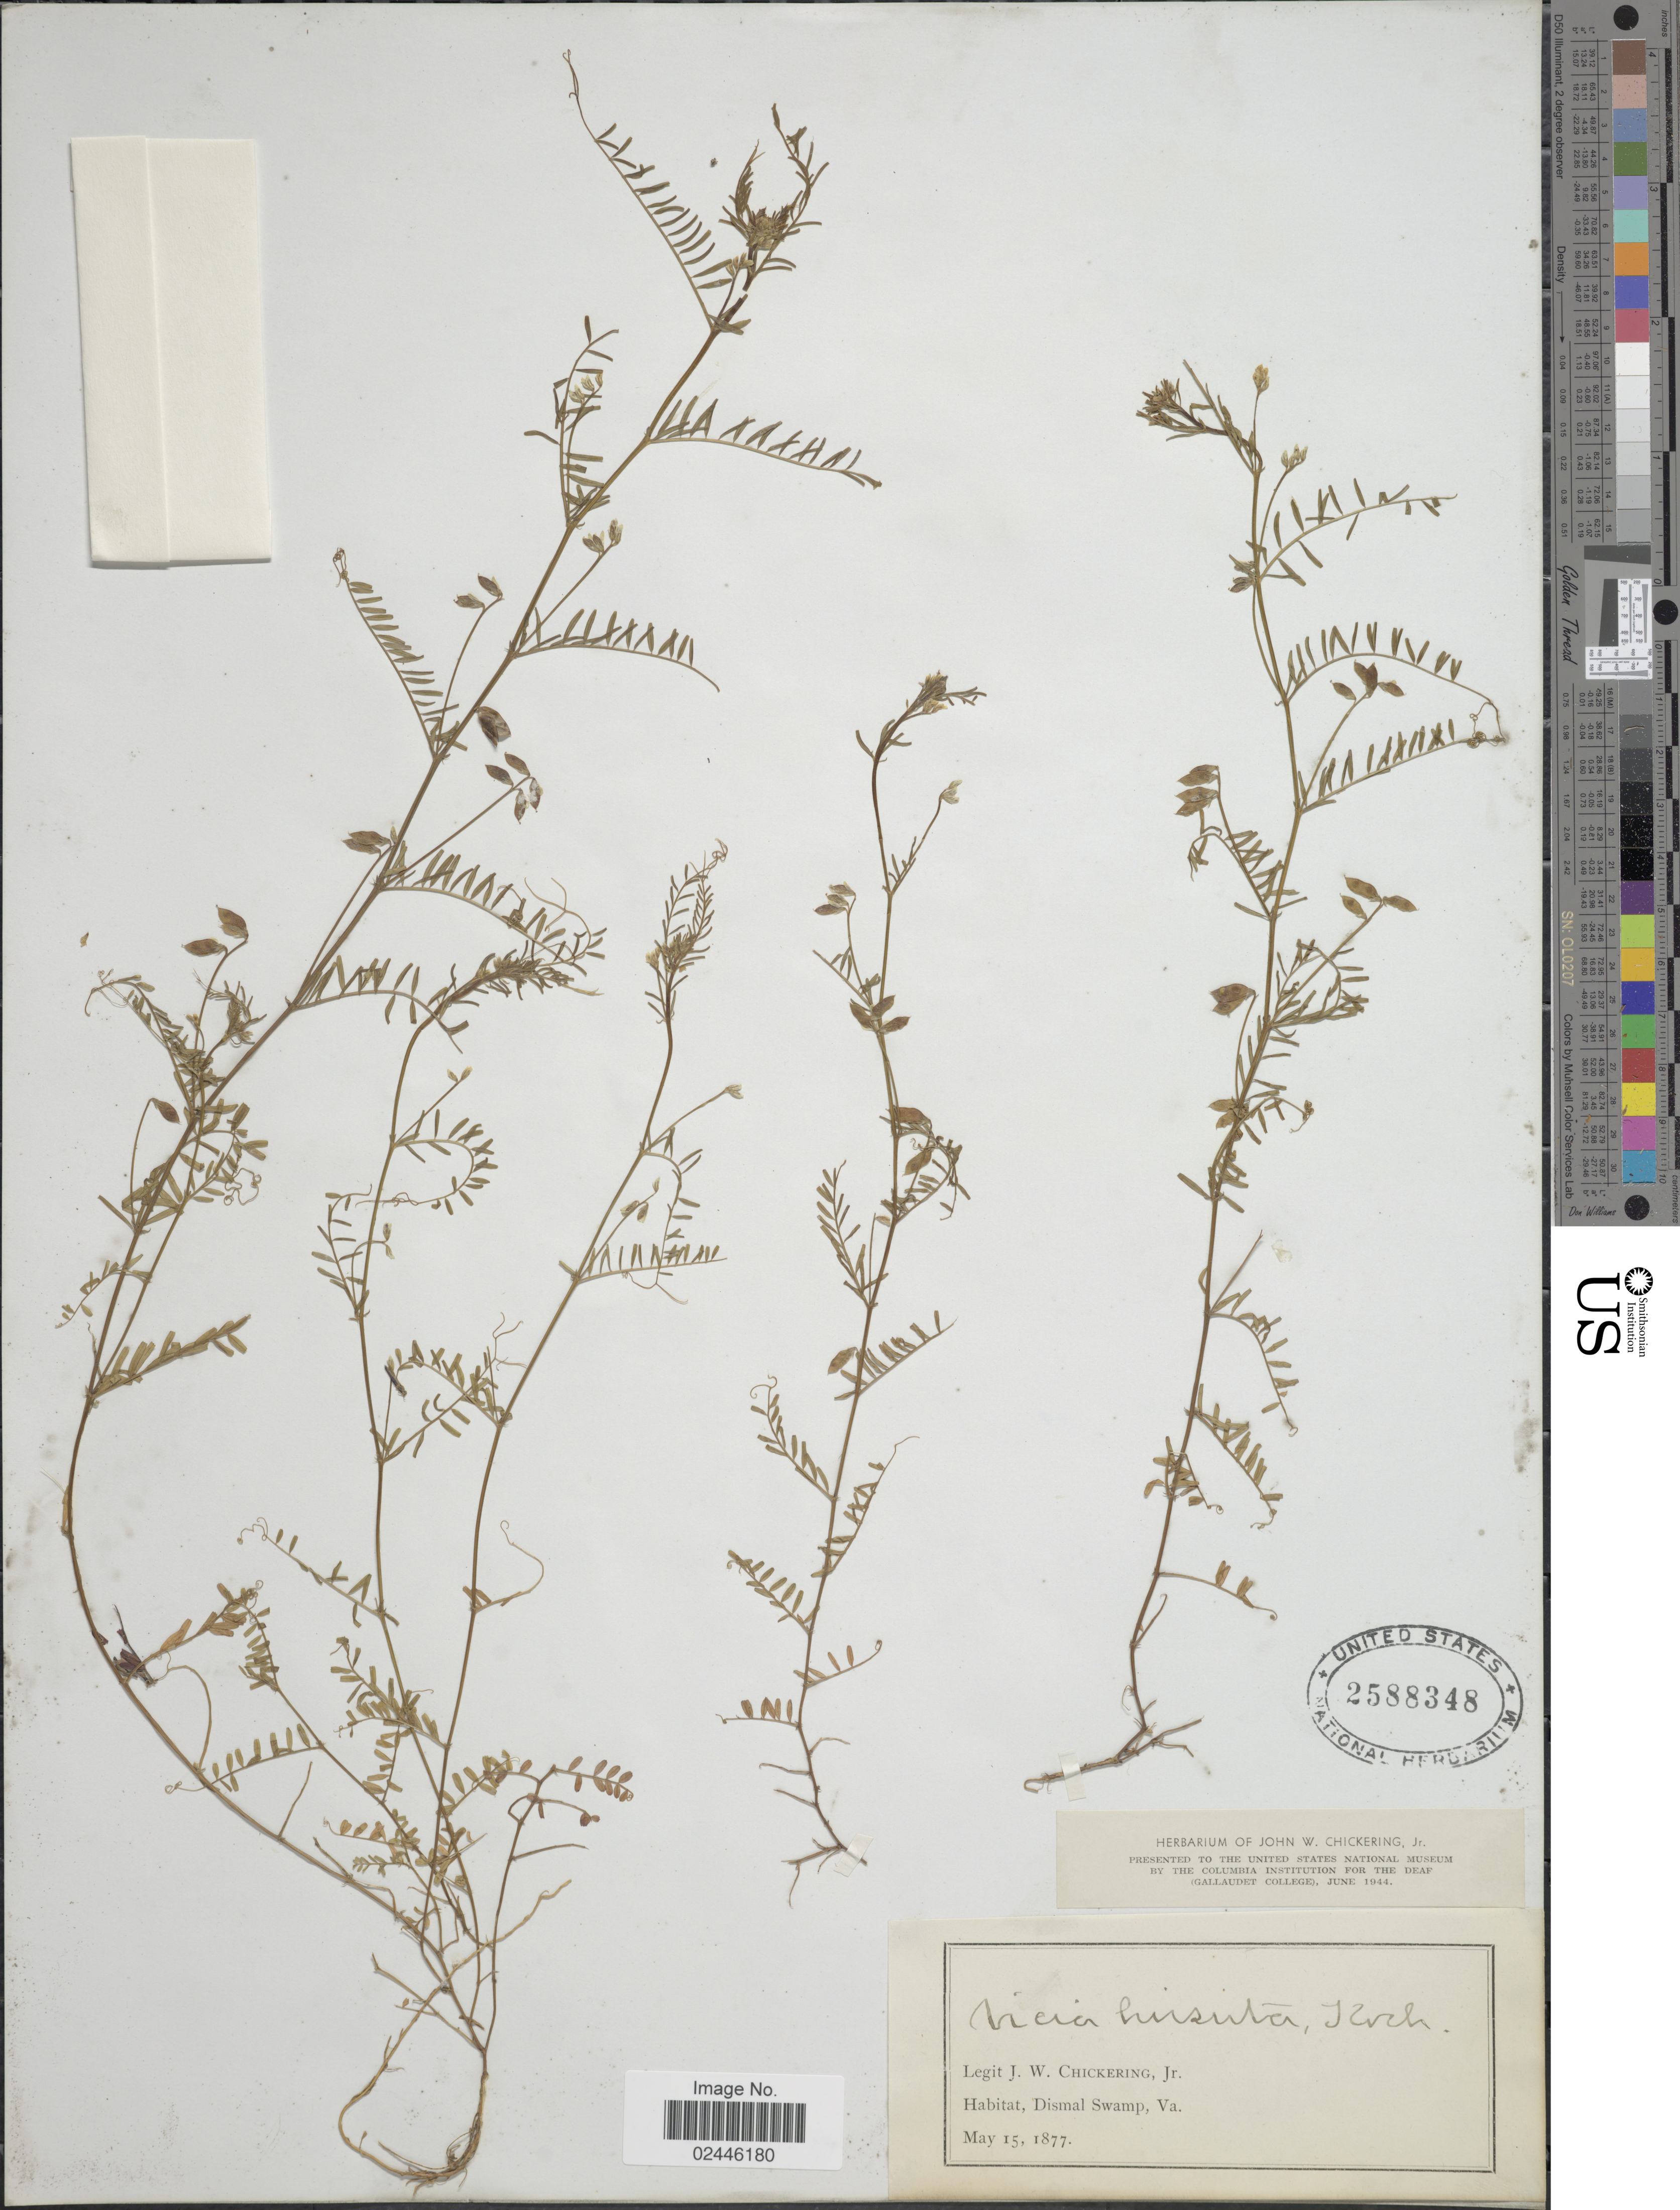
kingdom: Plantae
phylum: Tracheophyta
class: Magnoliopsida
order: Fabales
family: Fabaceae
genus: Vicia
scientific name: Vicia hirsuta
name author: (L.) A. Gray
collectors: J. W. Chickering Jr.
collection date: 1877-05-15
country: United States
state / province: Virginia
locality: Dismal Swamp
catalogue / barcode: US 2588348